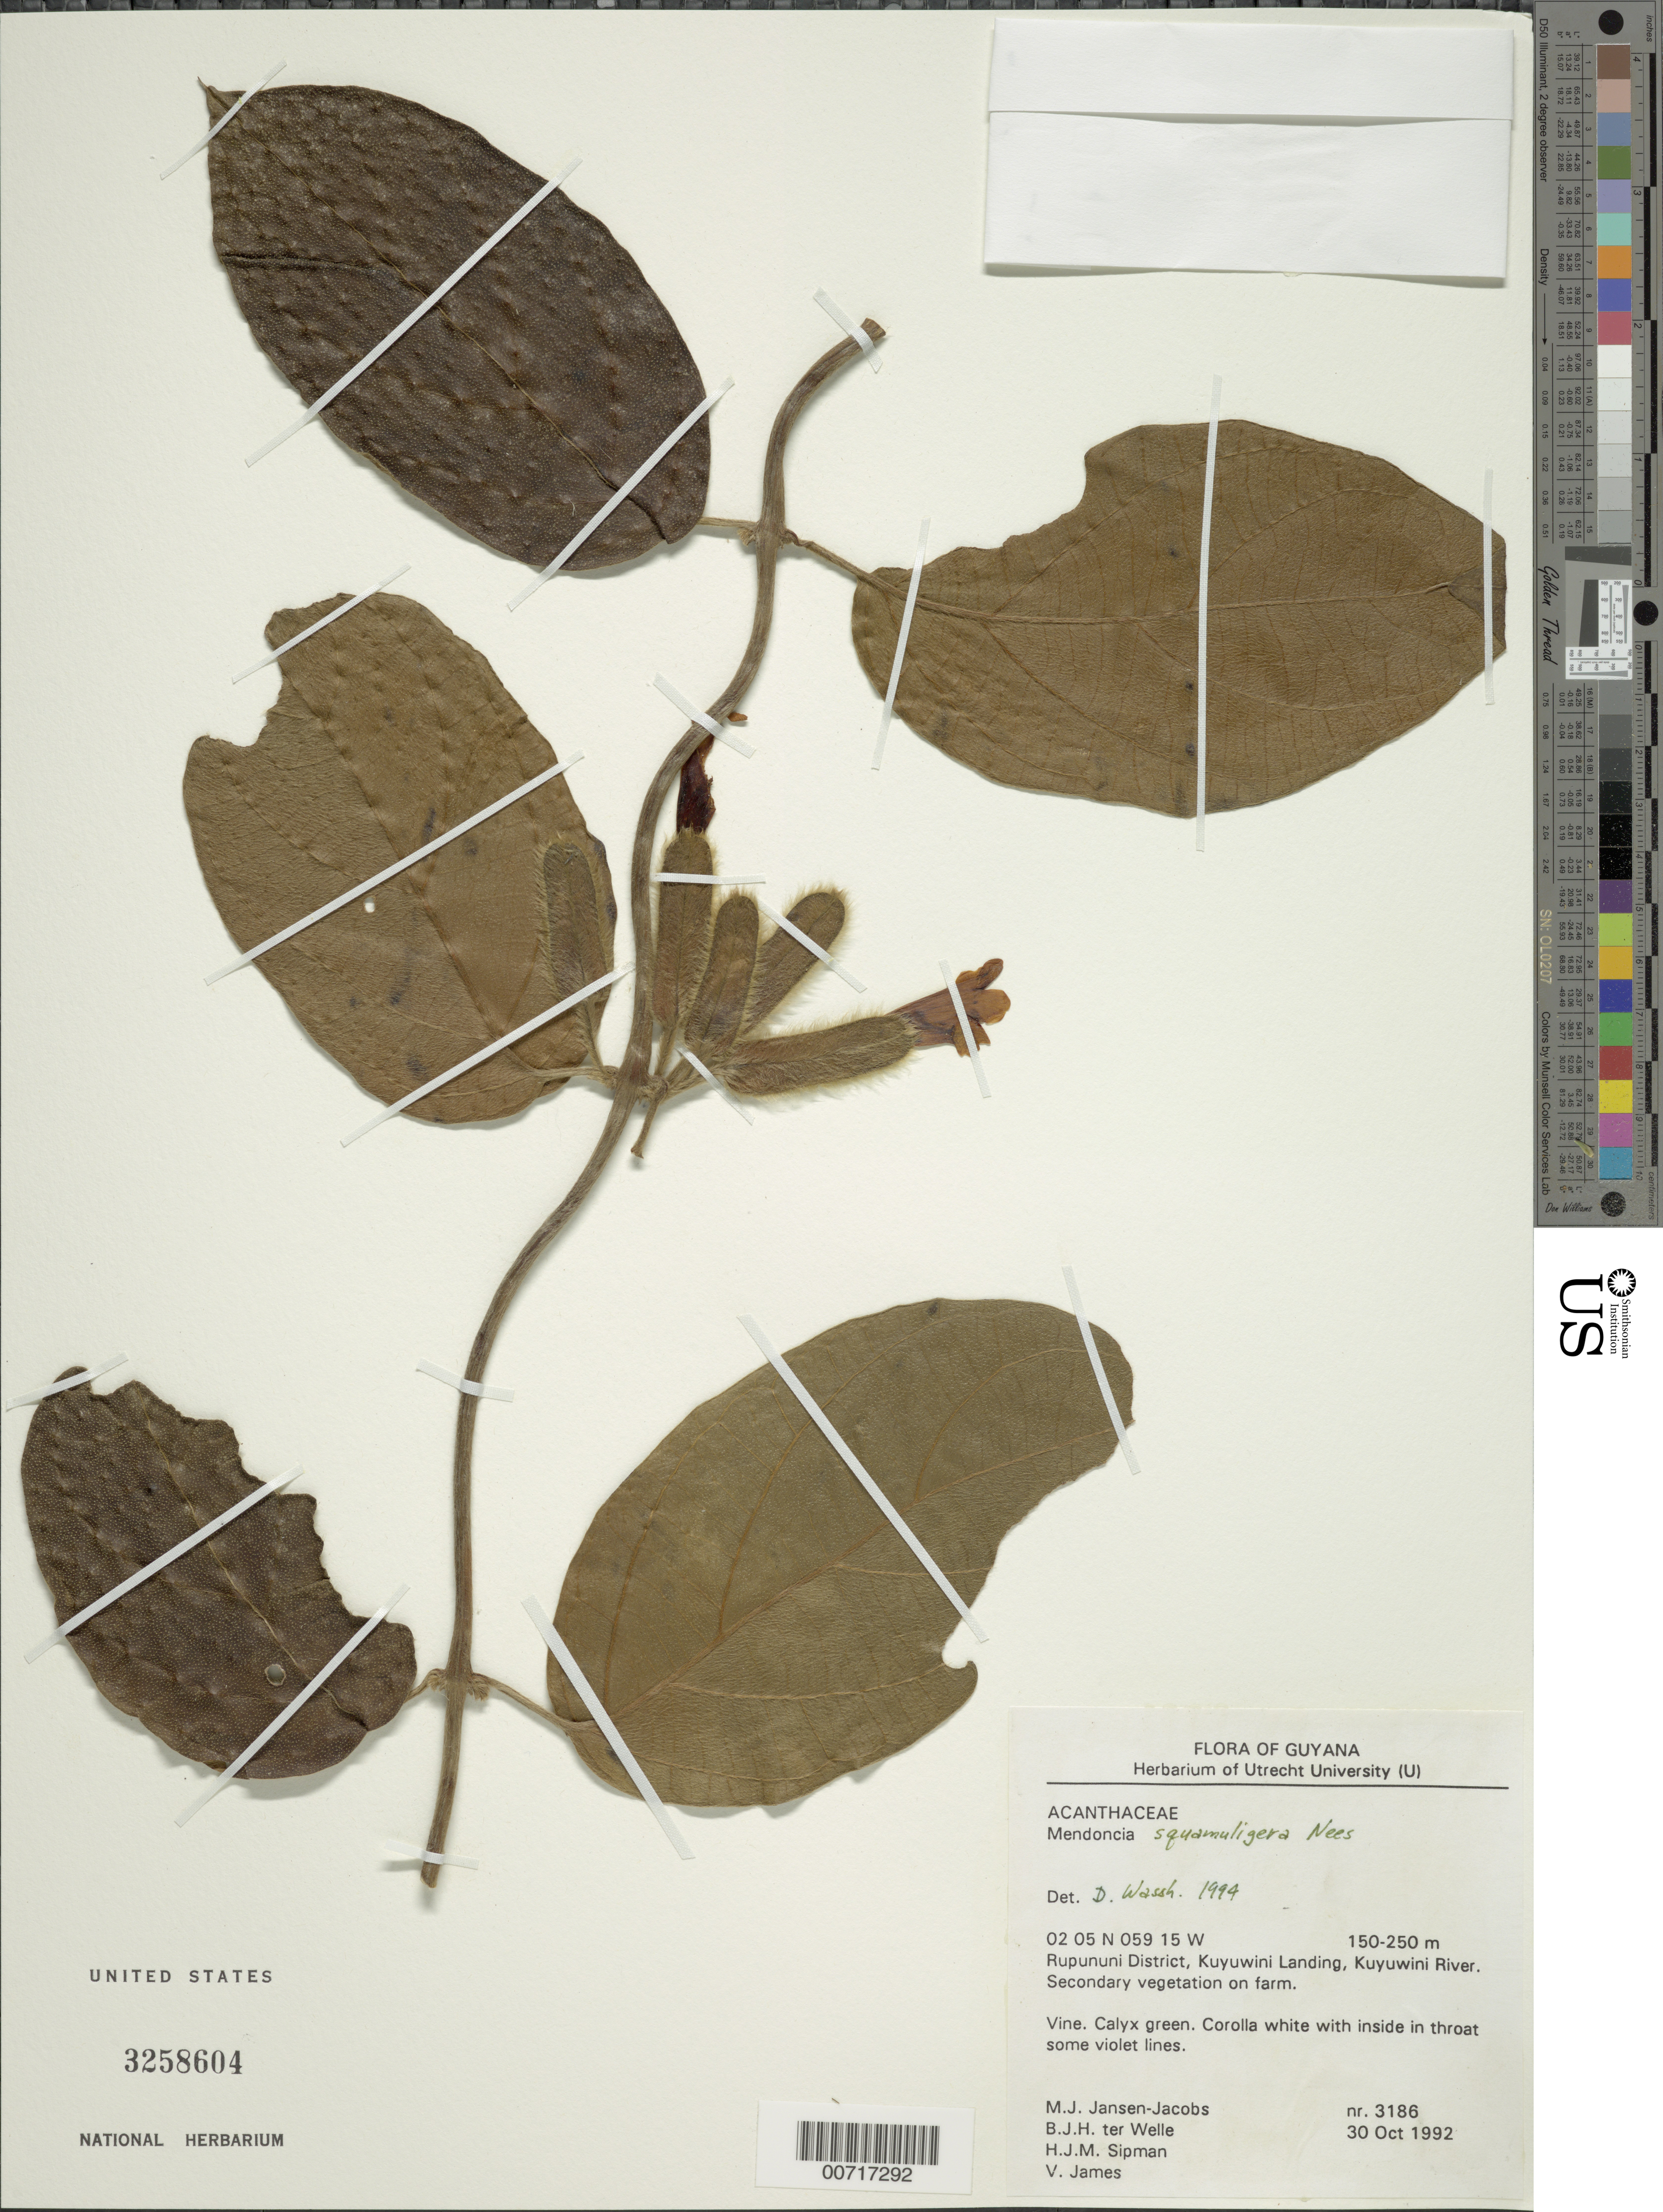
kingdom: Plantae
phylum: Tracheophyta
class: Magnoliopsida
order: Lamiales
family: Acanthaceae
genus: Mendoncia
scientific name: Mendoncia squamuligera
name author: Nees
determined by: Wasshausen, Dieter C., (BOT), Smithsonian Institution - National Museum of Natural History (UNITED STATES)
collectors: M. J. Jansen-Jacobs, B. Welle, H. J. M. Sipman & V. James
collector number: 3186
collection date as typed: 30-Oct-92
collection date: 1992-10-30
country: Guyana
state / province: U. Takutu-U. Essequibo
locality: Kuyuwini Landing, Kuyuwini River, Rupununi District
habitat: Secondary vegetation on farm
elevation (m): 150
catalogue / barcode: US 3258604